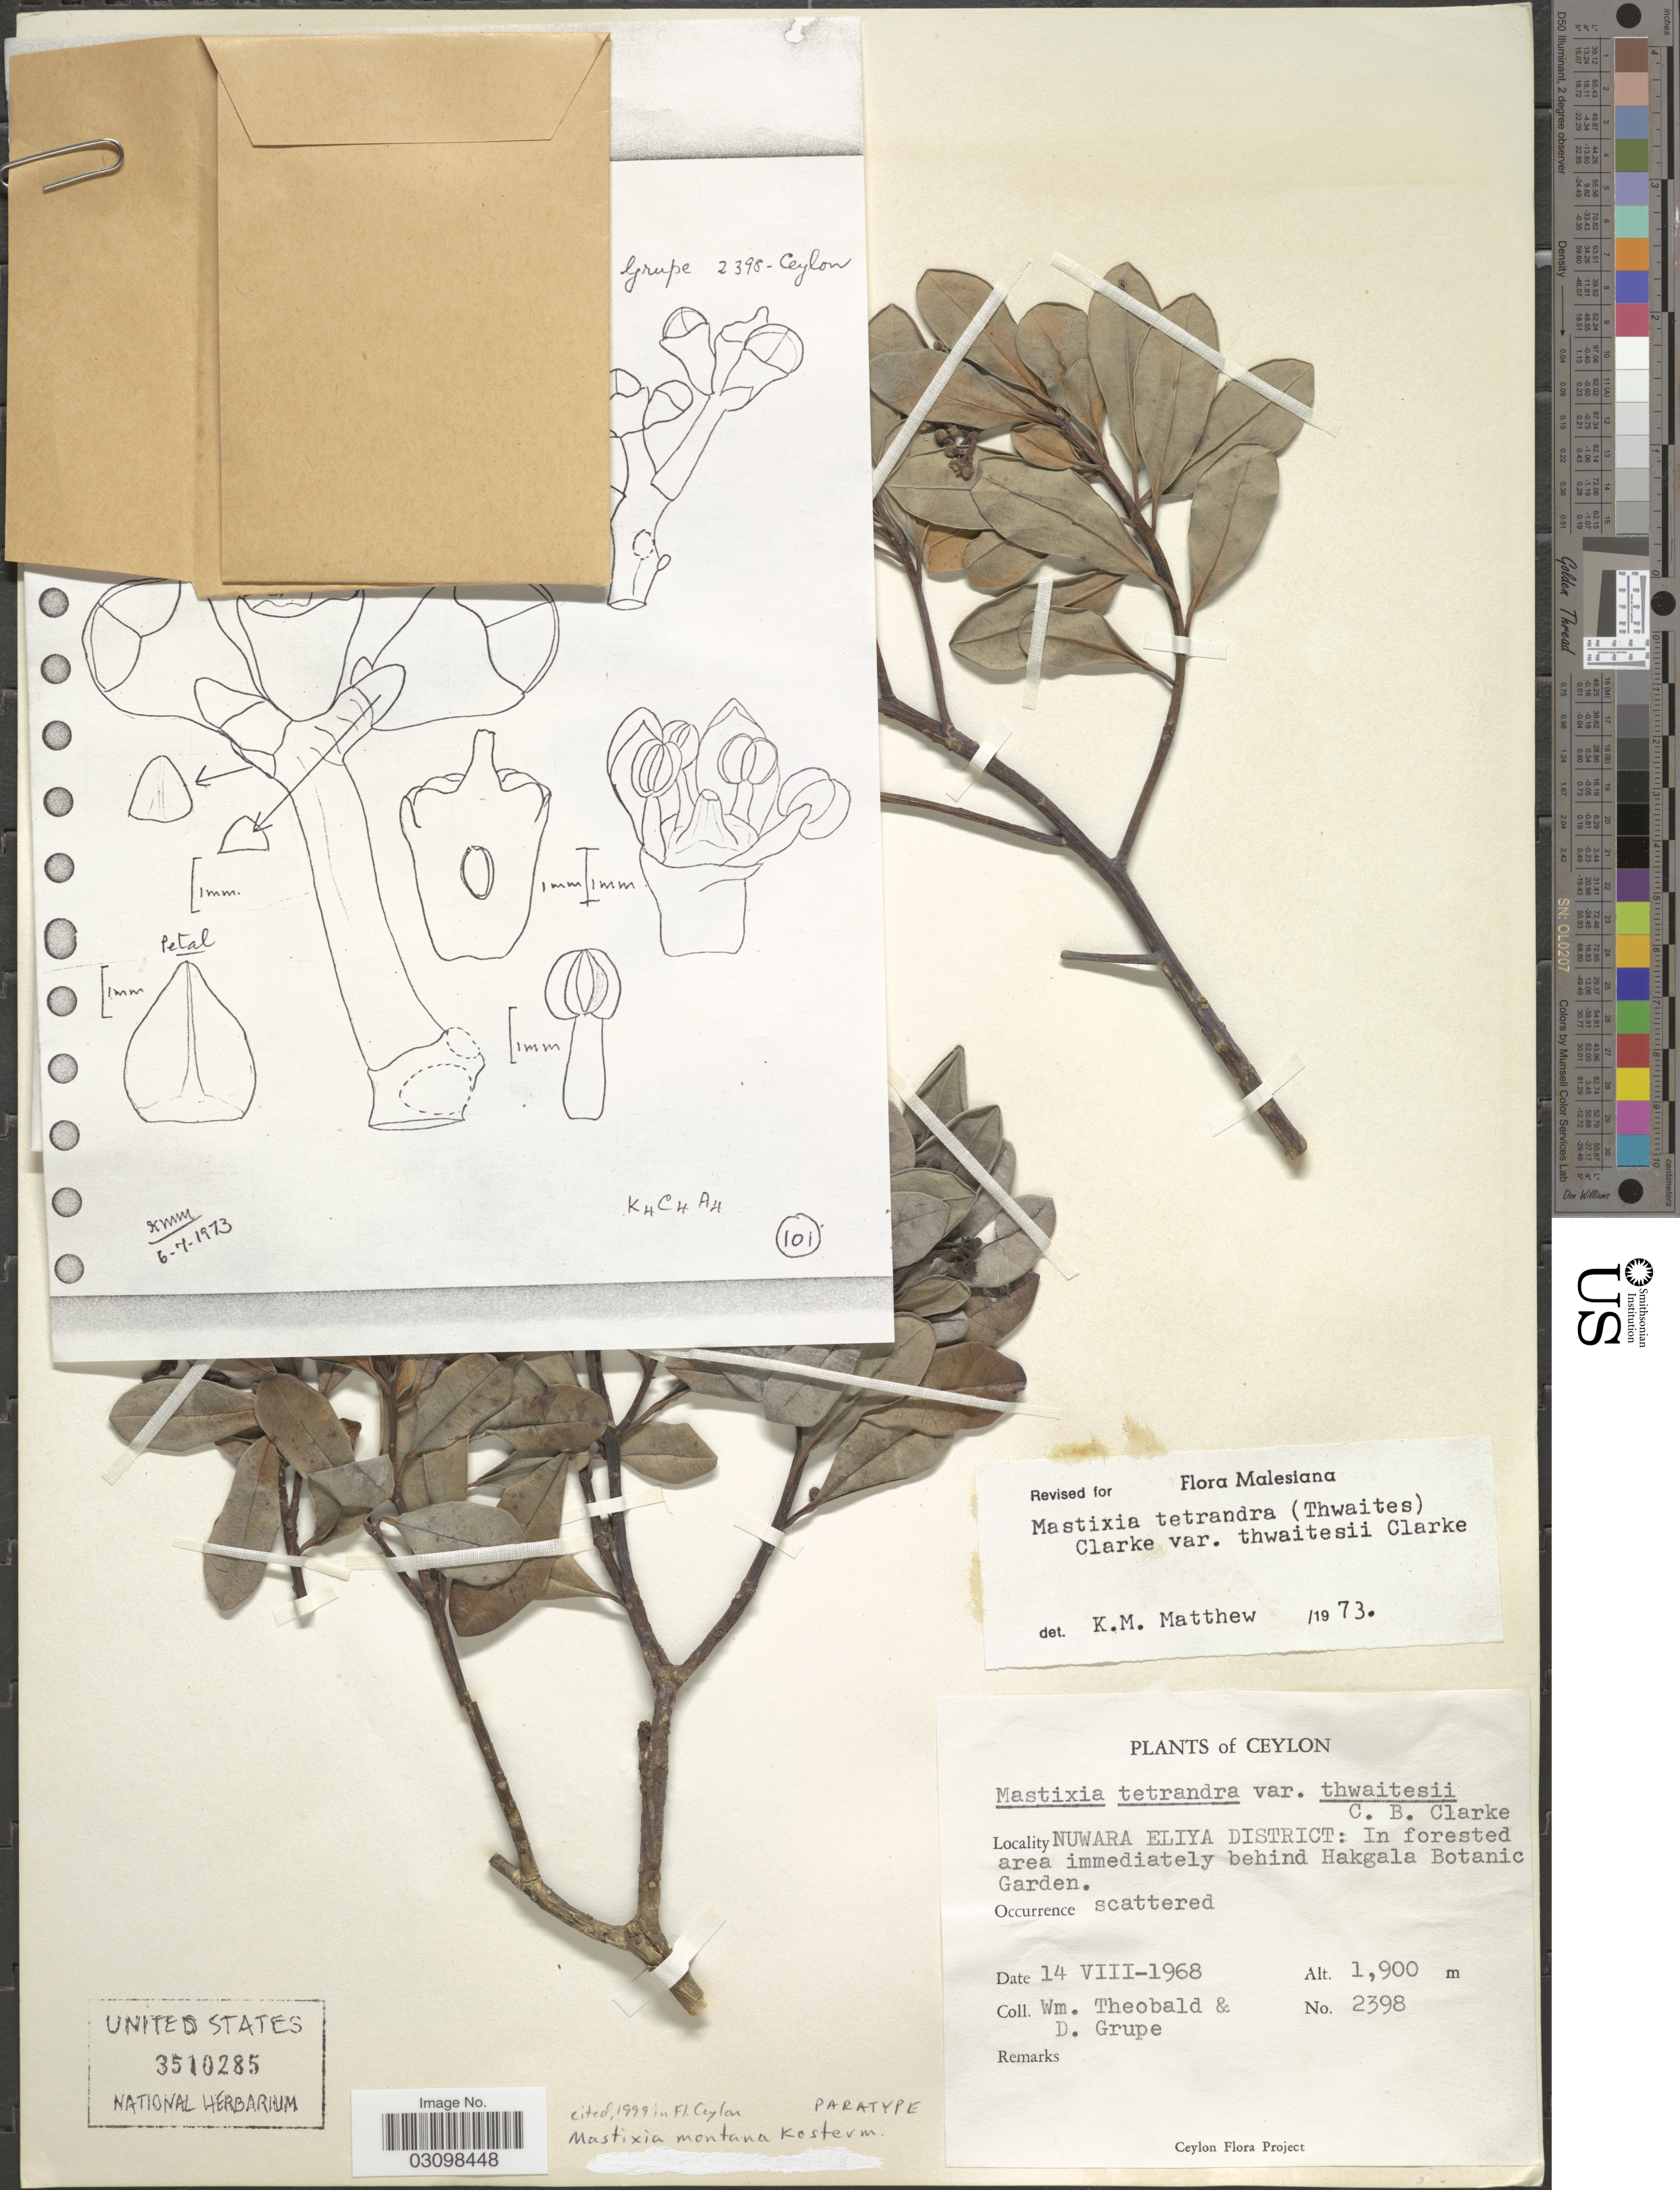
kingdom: Plantae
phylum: Tracheophyta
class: Magnoliopsida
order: Cornales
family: Nyssaceae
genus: Mastixia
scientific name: Mastixia montana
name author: Kosterm.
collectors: W. Theobald & D. Grupe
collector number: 2398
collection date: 1968-08-14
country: Sri Lanka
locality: Ceylon. Nuwara Eliya District: In forested area immediately behind Hakgala Botanic Garden.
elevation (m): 1900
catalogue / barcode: US 3510285